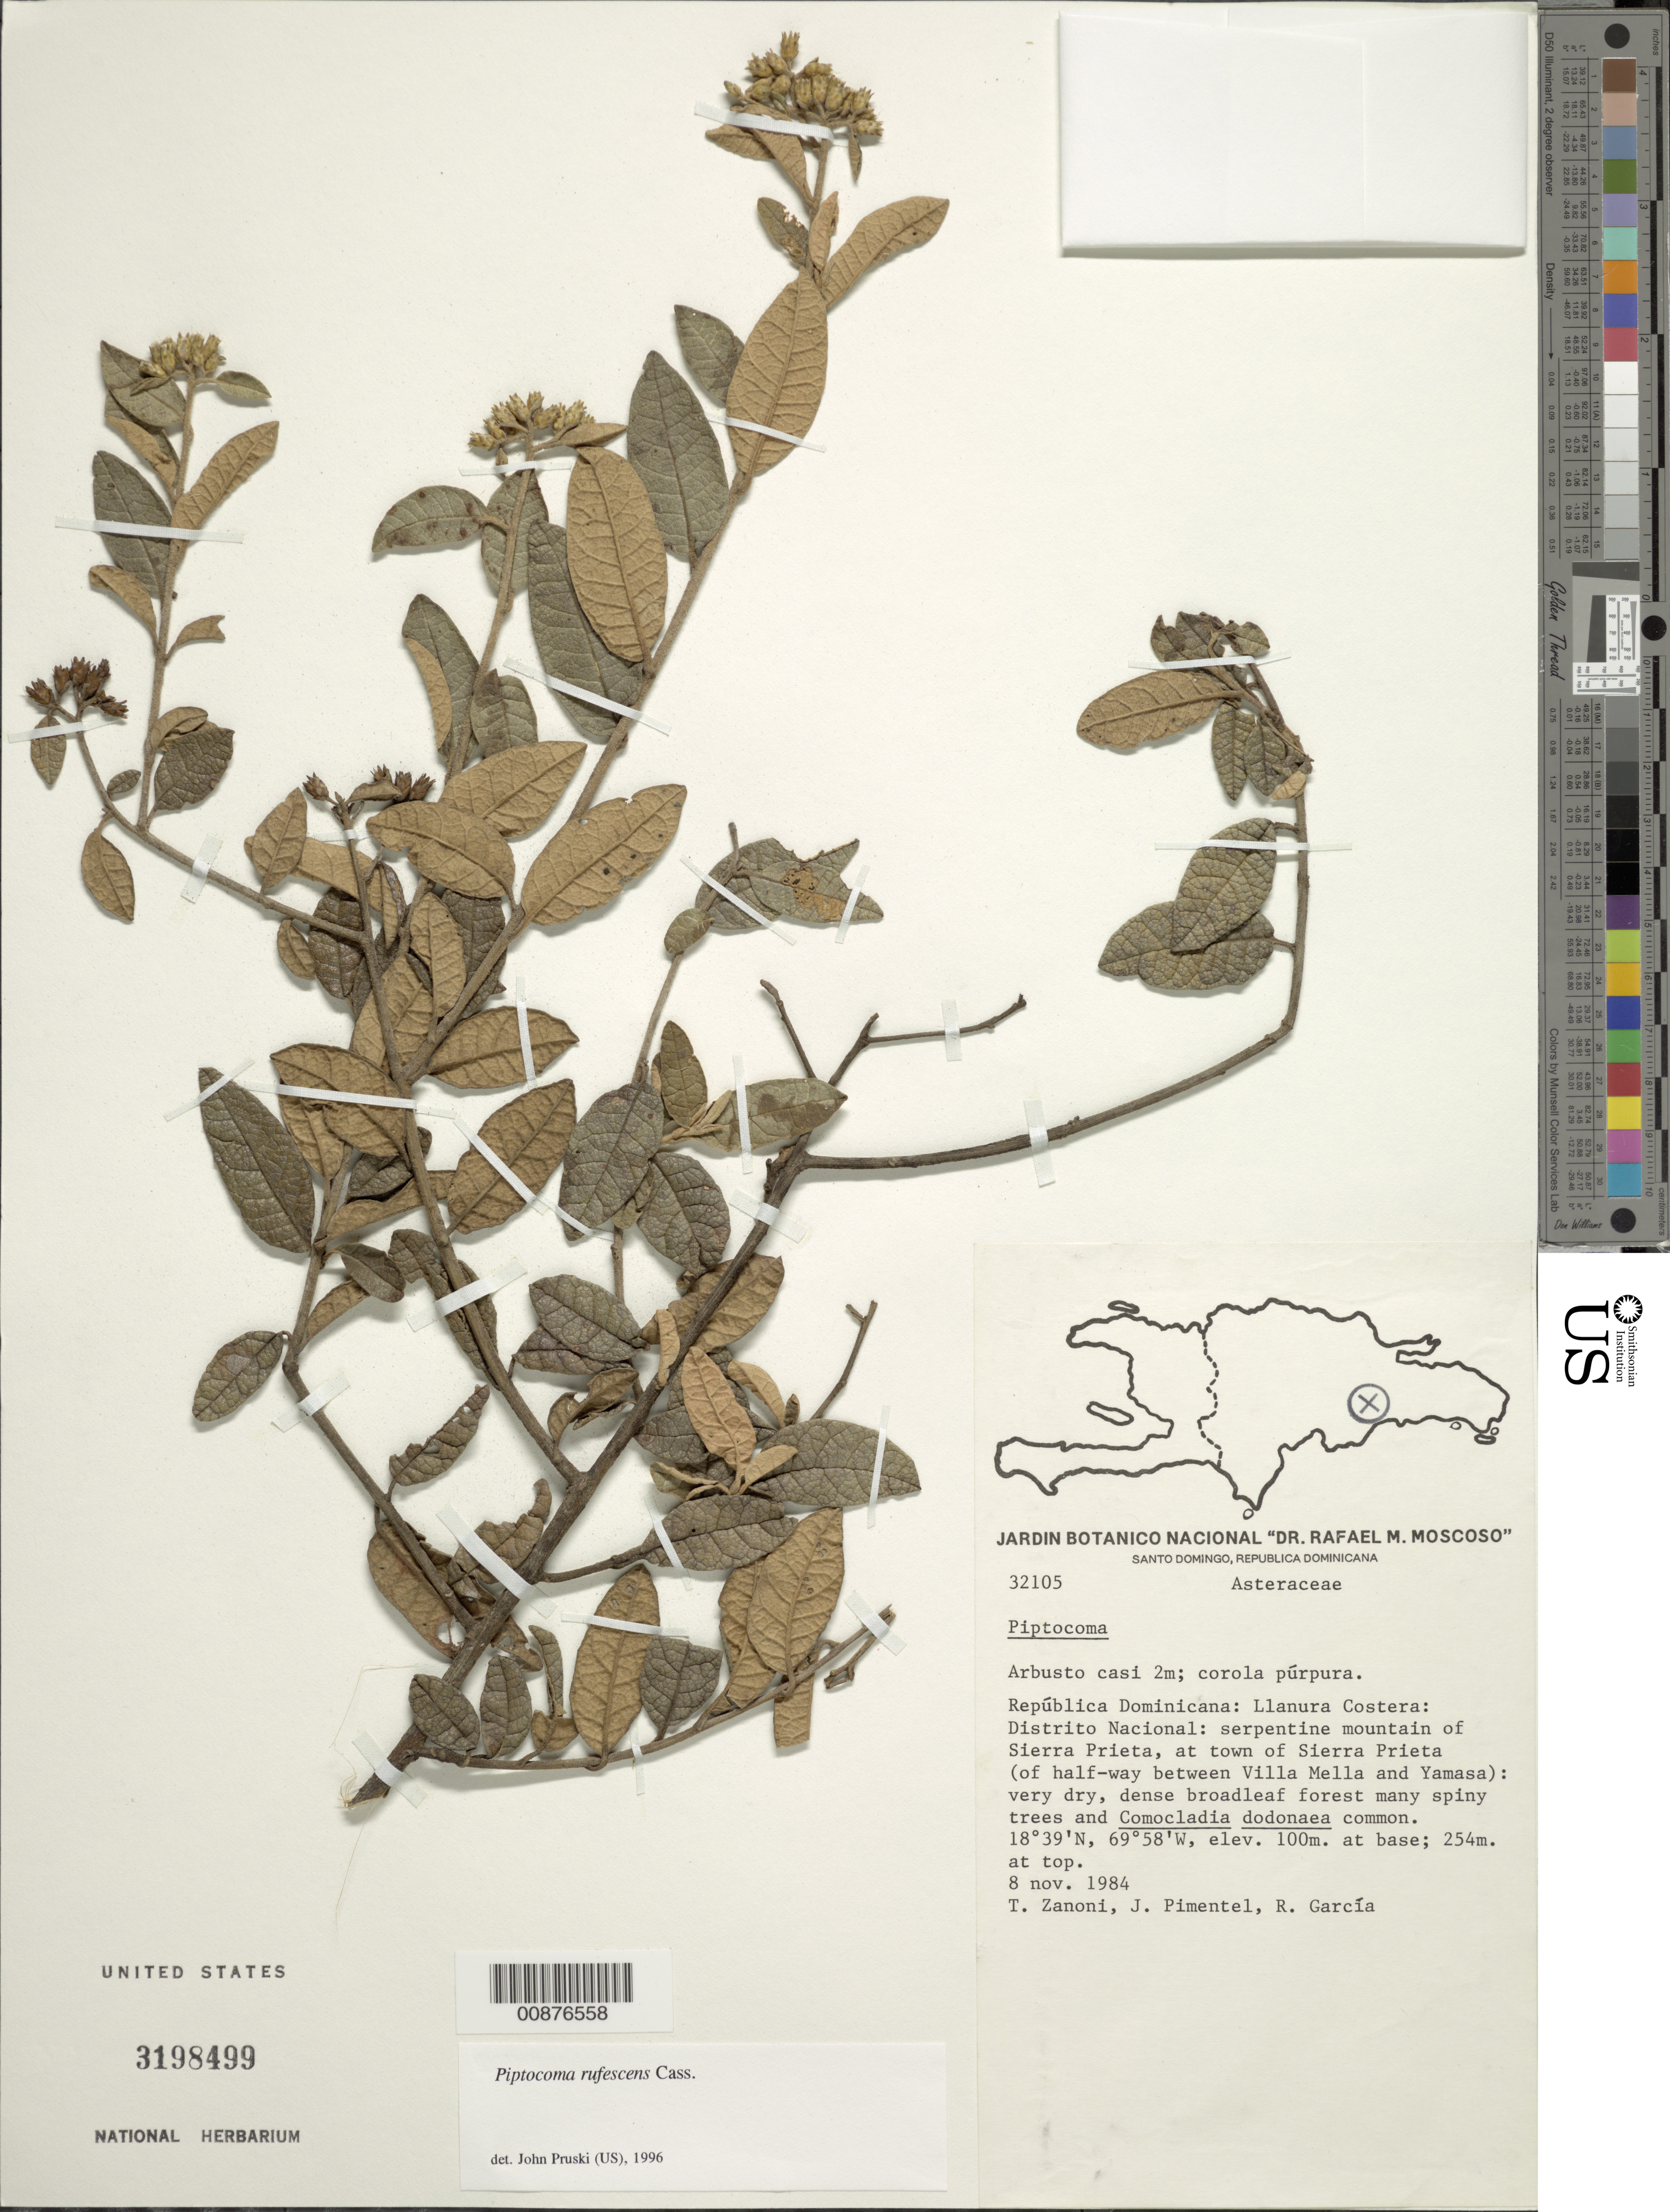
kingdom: Plantae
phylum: Tracheophyta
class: Magnoliopsida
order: Asterales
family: Asteraceae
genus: Piptocoma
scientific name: Piptocoma rufescens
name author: Cass.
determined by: Pruski, J. F.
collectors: T. A. Zanoni, J. Pimentel & R. Garcia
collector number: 32105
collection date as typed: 08 Nov 1984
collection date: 1984-11-08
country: Dominican Republic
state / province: Distrito Nacional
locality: Santo Domingo. Llanura Costera: Sierra Prieta Mt., at town of Sierra Prieta (halfway between Villa Mella and Yamasa)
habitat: Serpentine mountain; very dry, dense broadleaf forest with many spiny trees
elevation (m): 100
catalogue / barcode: US 3198499